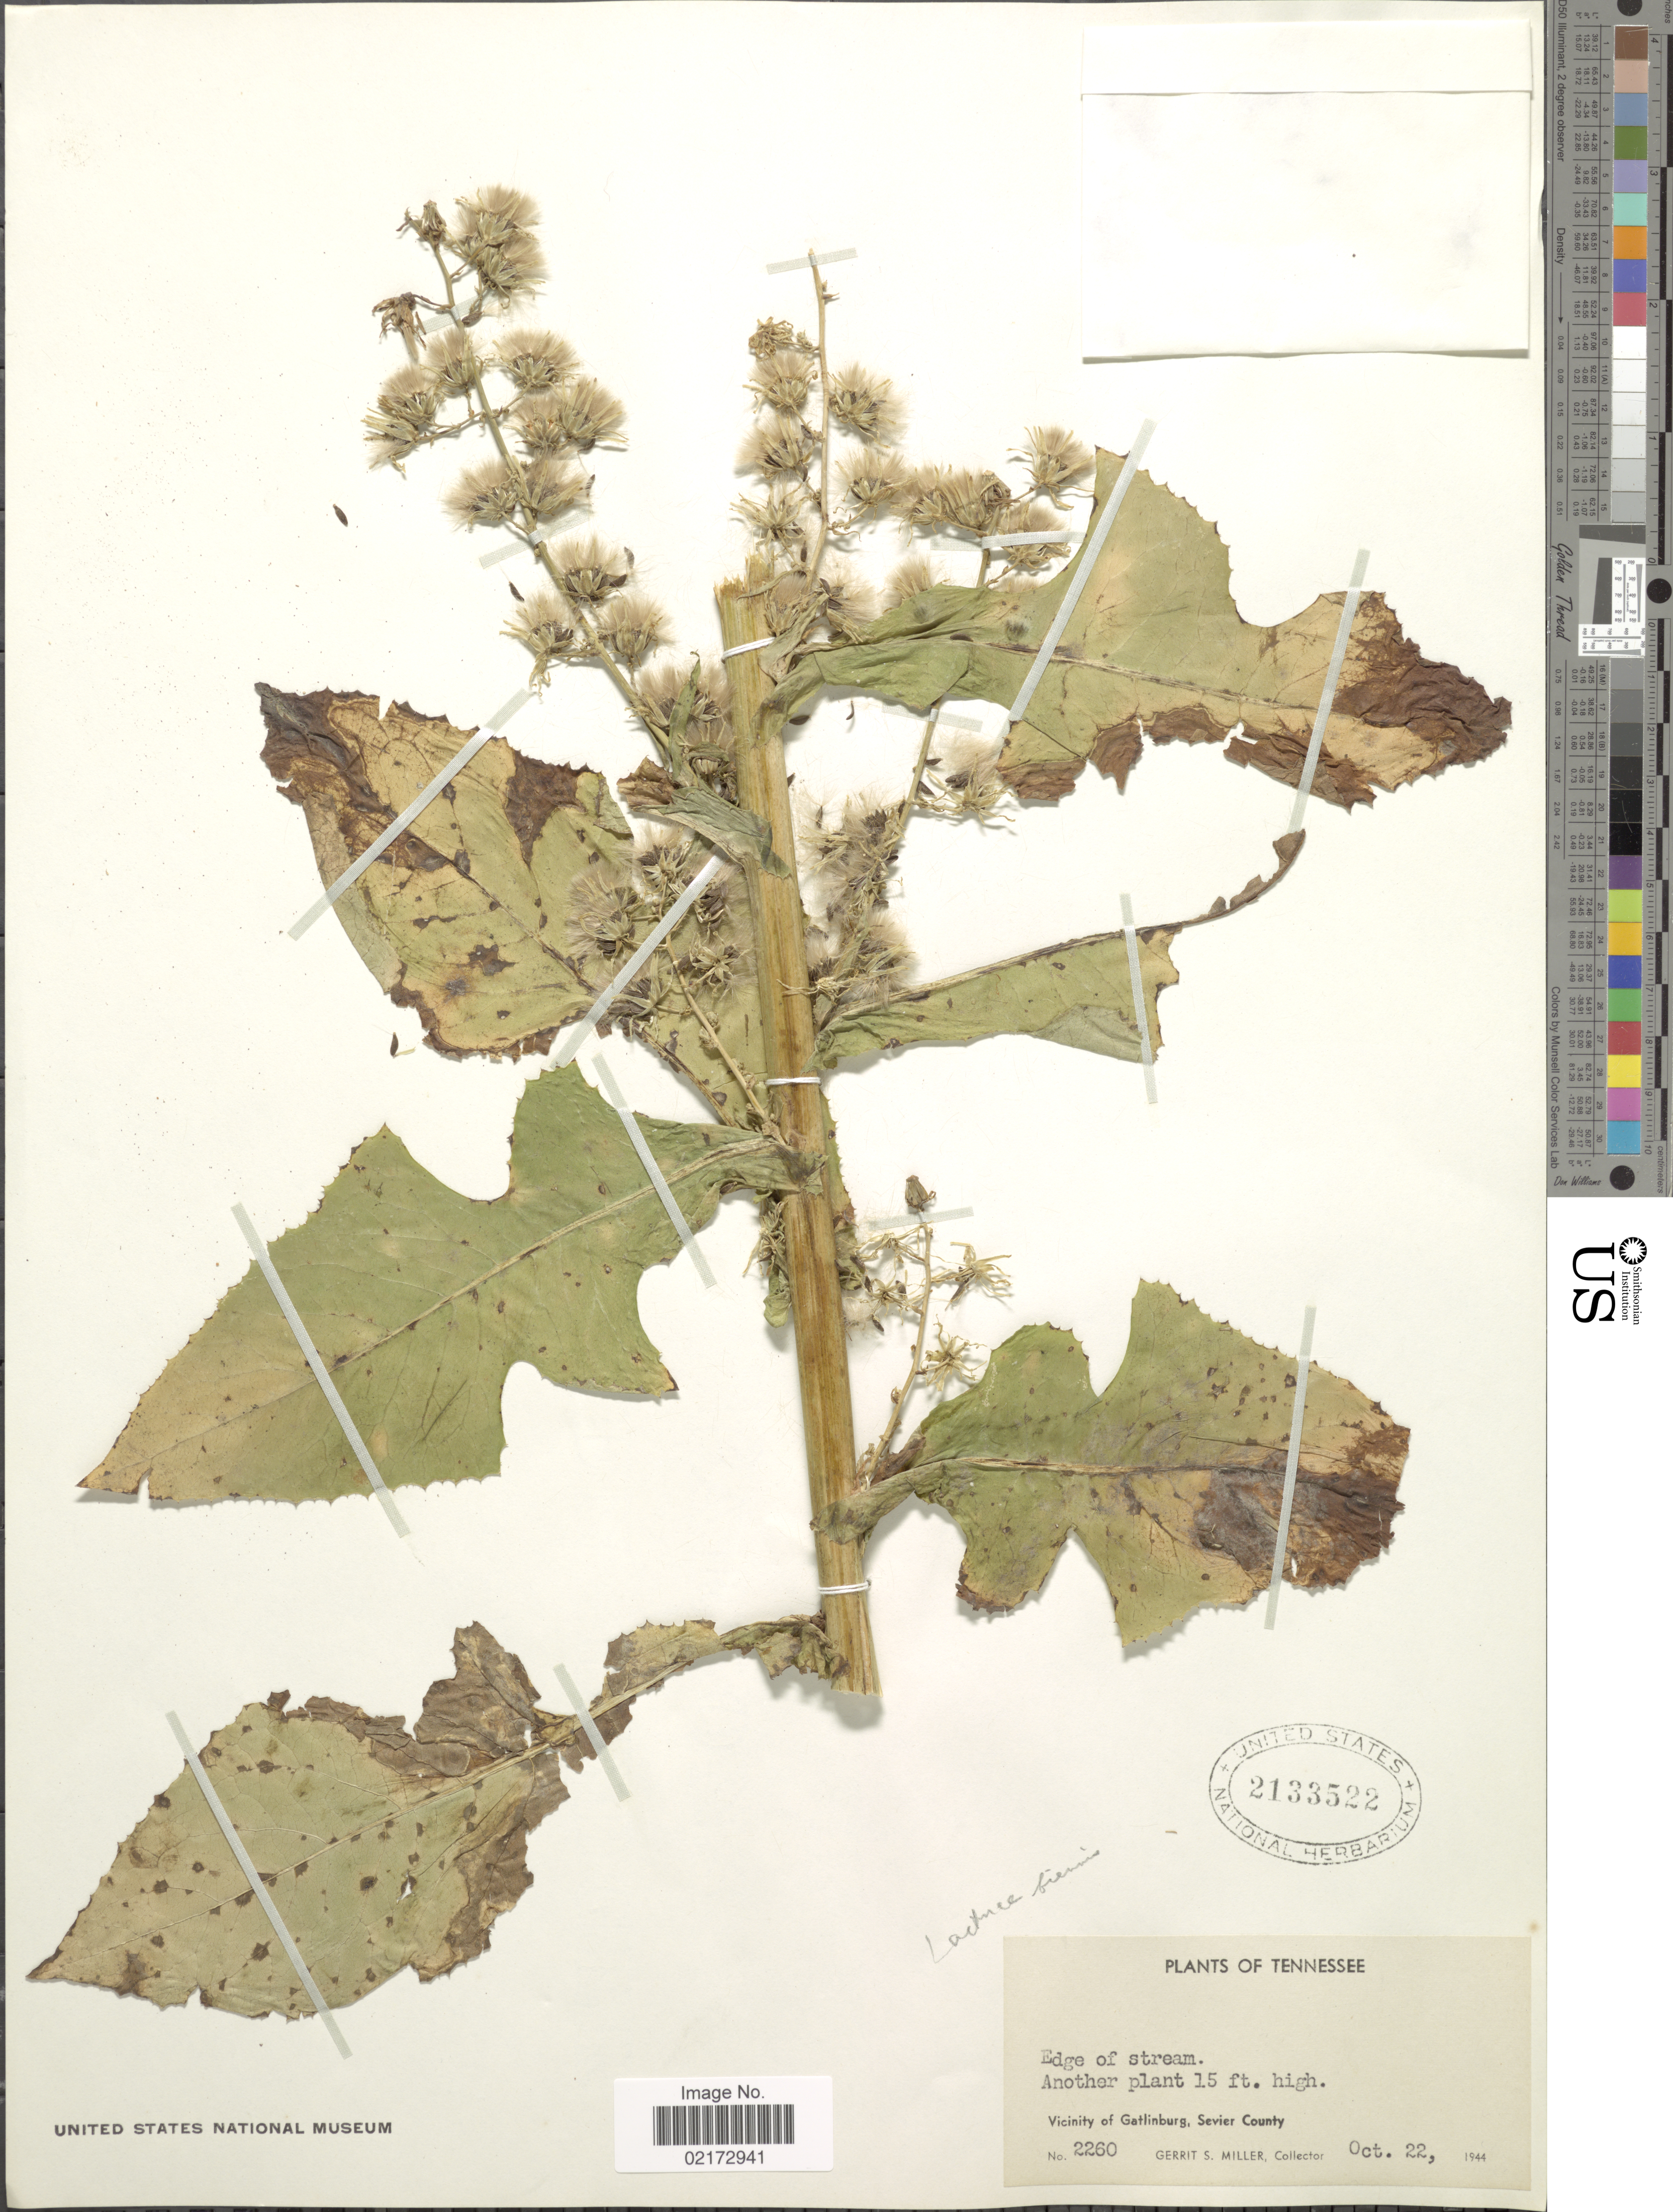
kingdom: Plantae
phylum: Tracheophyta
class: Magnoliopsida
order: Asterales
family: Asteraceae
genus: Lactuca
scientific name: Lactuca biennis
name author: (Moench) Fernald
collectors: G. S. Miller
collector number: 2260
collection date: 1944-10-22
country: United States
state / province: Tennessee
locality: Vicinity of Gatlinburg, Sevier County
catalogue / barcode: US 2133522